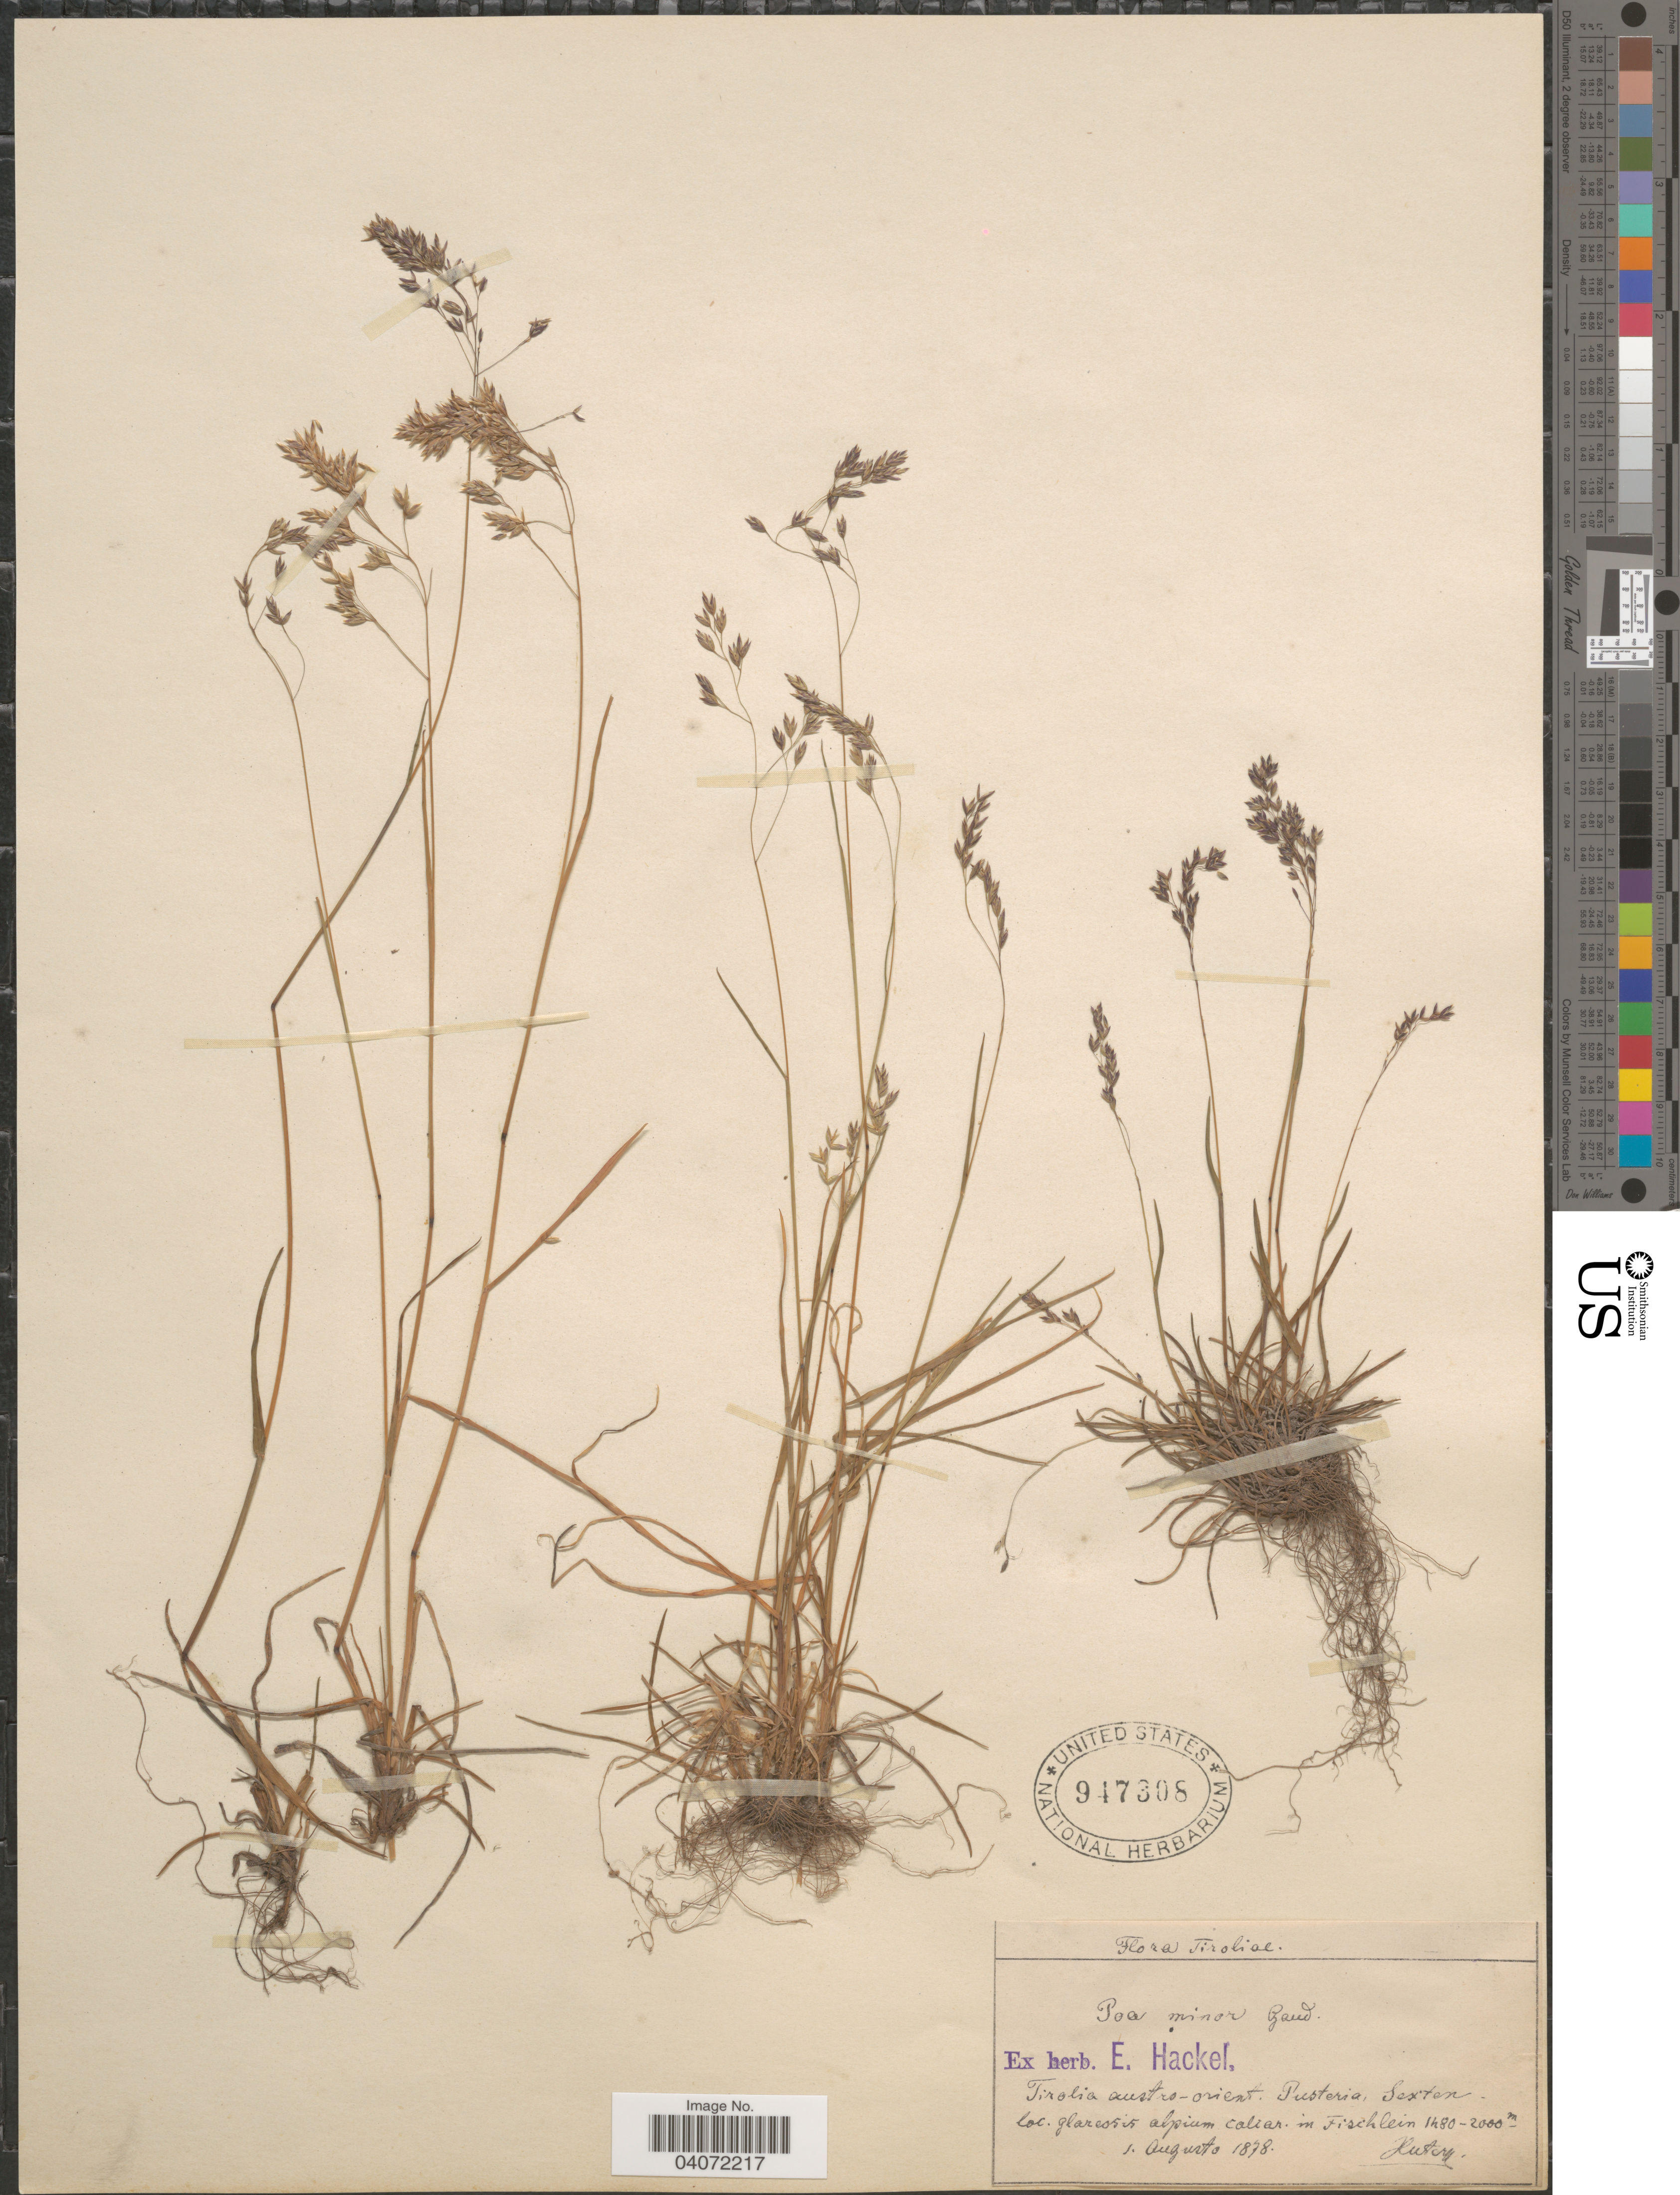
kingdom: Plantae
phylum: Tracheophyta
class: Liliopsida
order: Poales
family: Poaceae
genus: Poa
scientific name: Poa minor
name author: Gaudin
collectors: -. Huter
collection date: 1878-08-01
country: Italy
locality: Tirolia austro-orient. Pusteria, Sexten. Glareosis alpium calcar. in Fischlein.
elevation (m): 1480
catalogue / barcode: US 947308